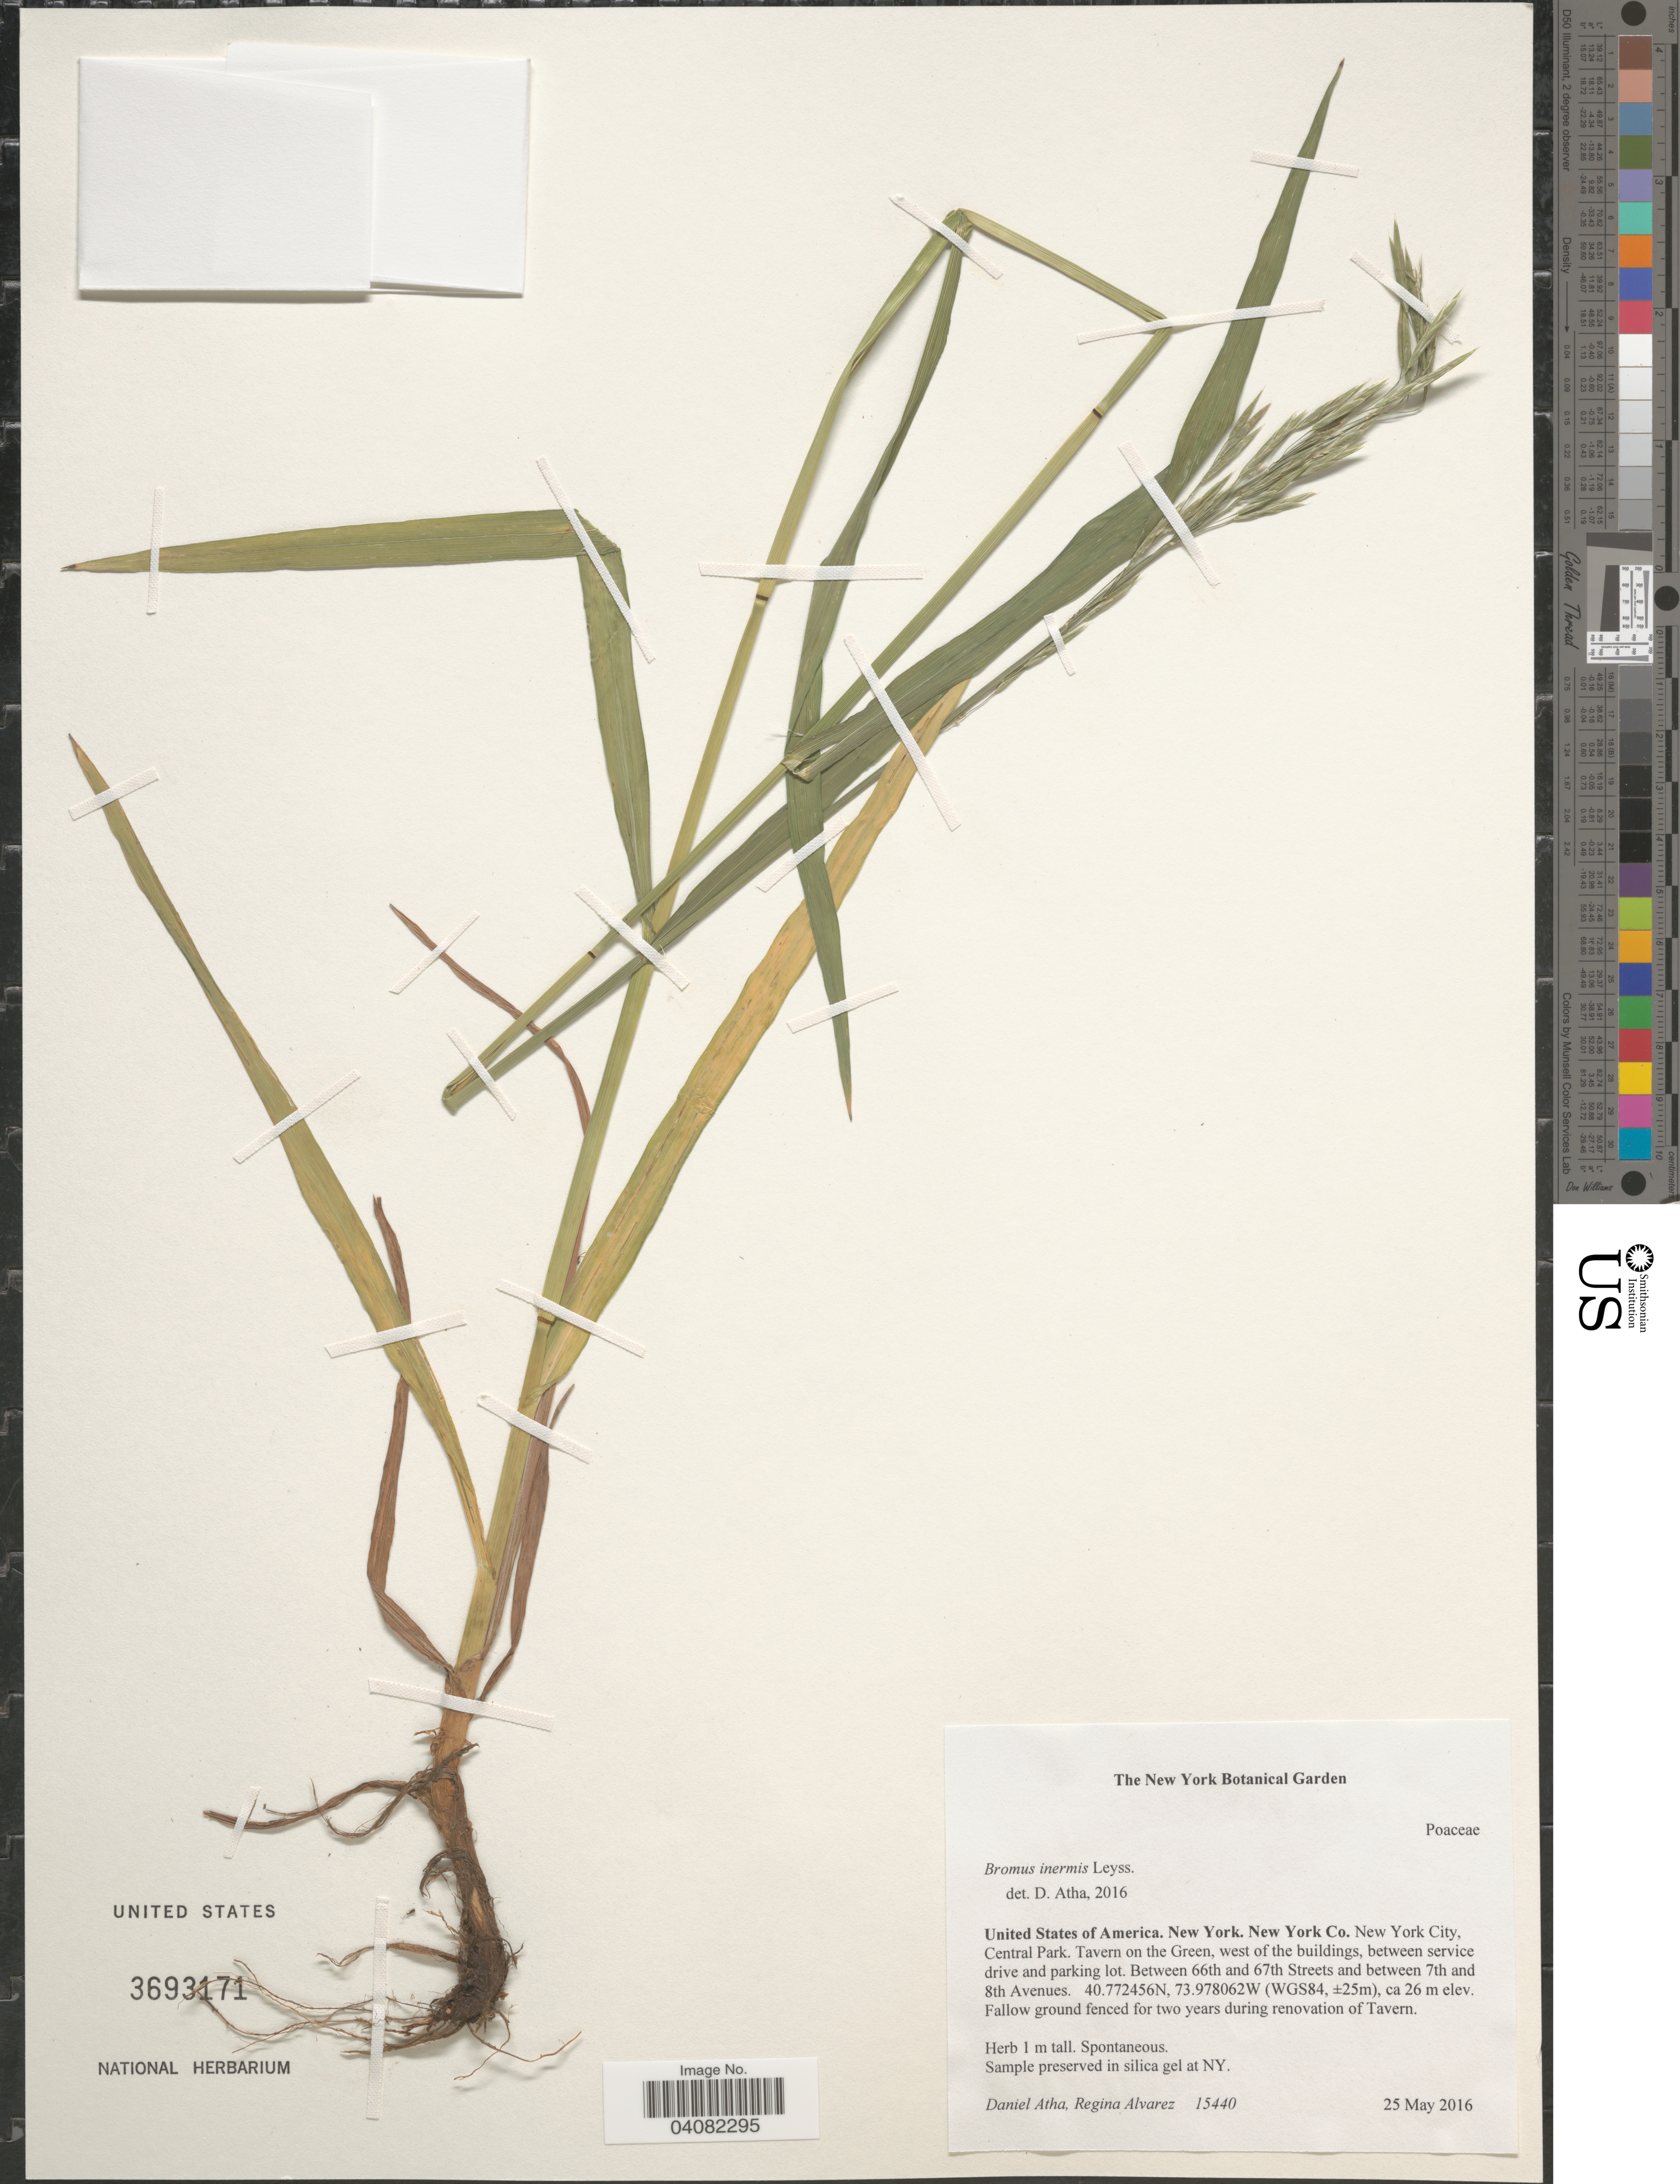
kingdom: Plantae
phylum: Tracheophyta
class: Liliopsida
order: Poales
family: Poaceae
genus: Bromus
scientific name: Bromus inermis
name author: Leyss.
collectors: D. Atha & R. Álvarez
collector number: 15440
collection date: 2016-05-25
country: United States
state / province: New York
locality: New York Co. New York City. Central Park. Tavern on the Green, west of the buildings, between service drive and parking lot. Between 66th and 67th Streets and between 7th and 8th Avenues. (WGS84, ±25m). Fallow ground fenced for two years during renovation of Tavern. [unsure placement]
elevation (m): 26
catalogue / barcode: US 3693171